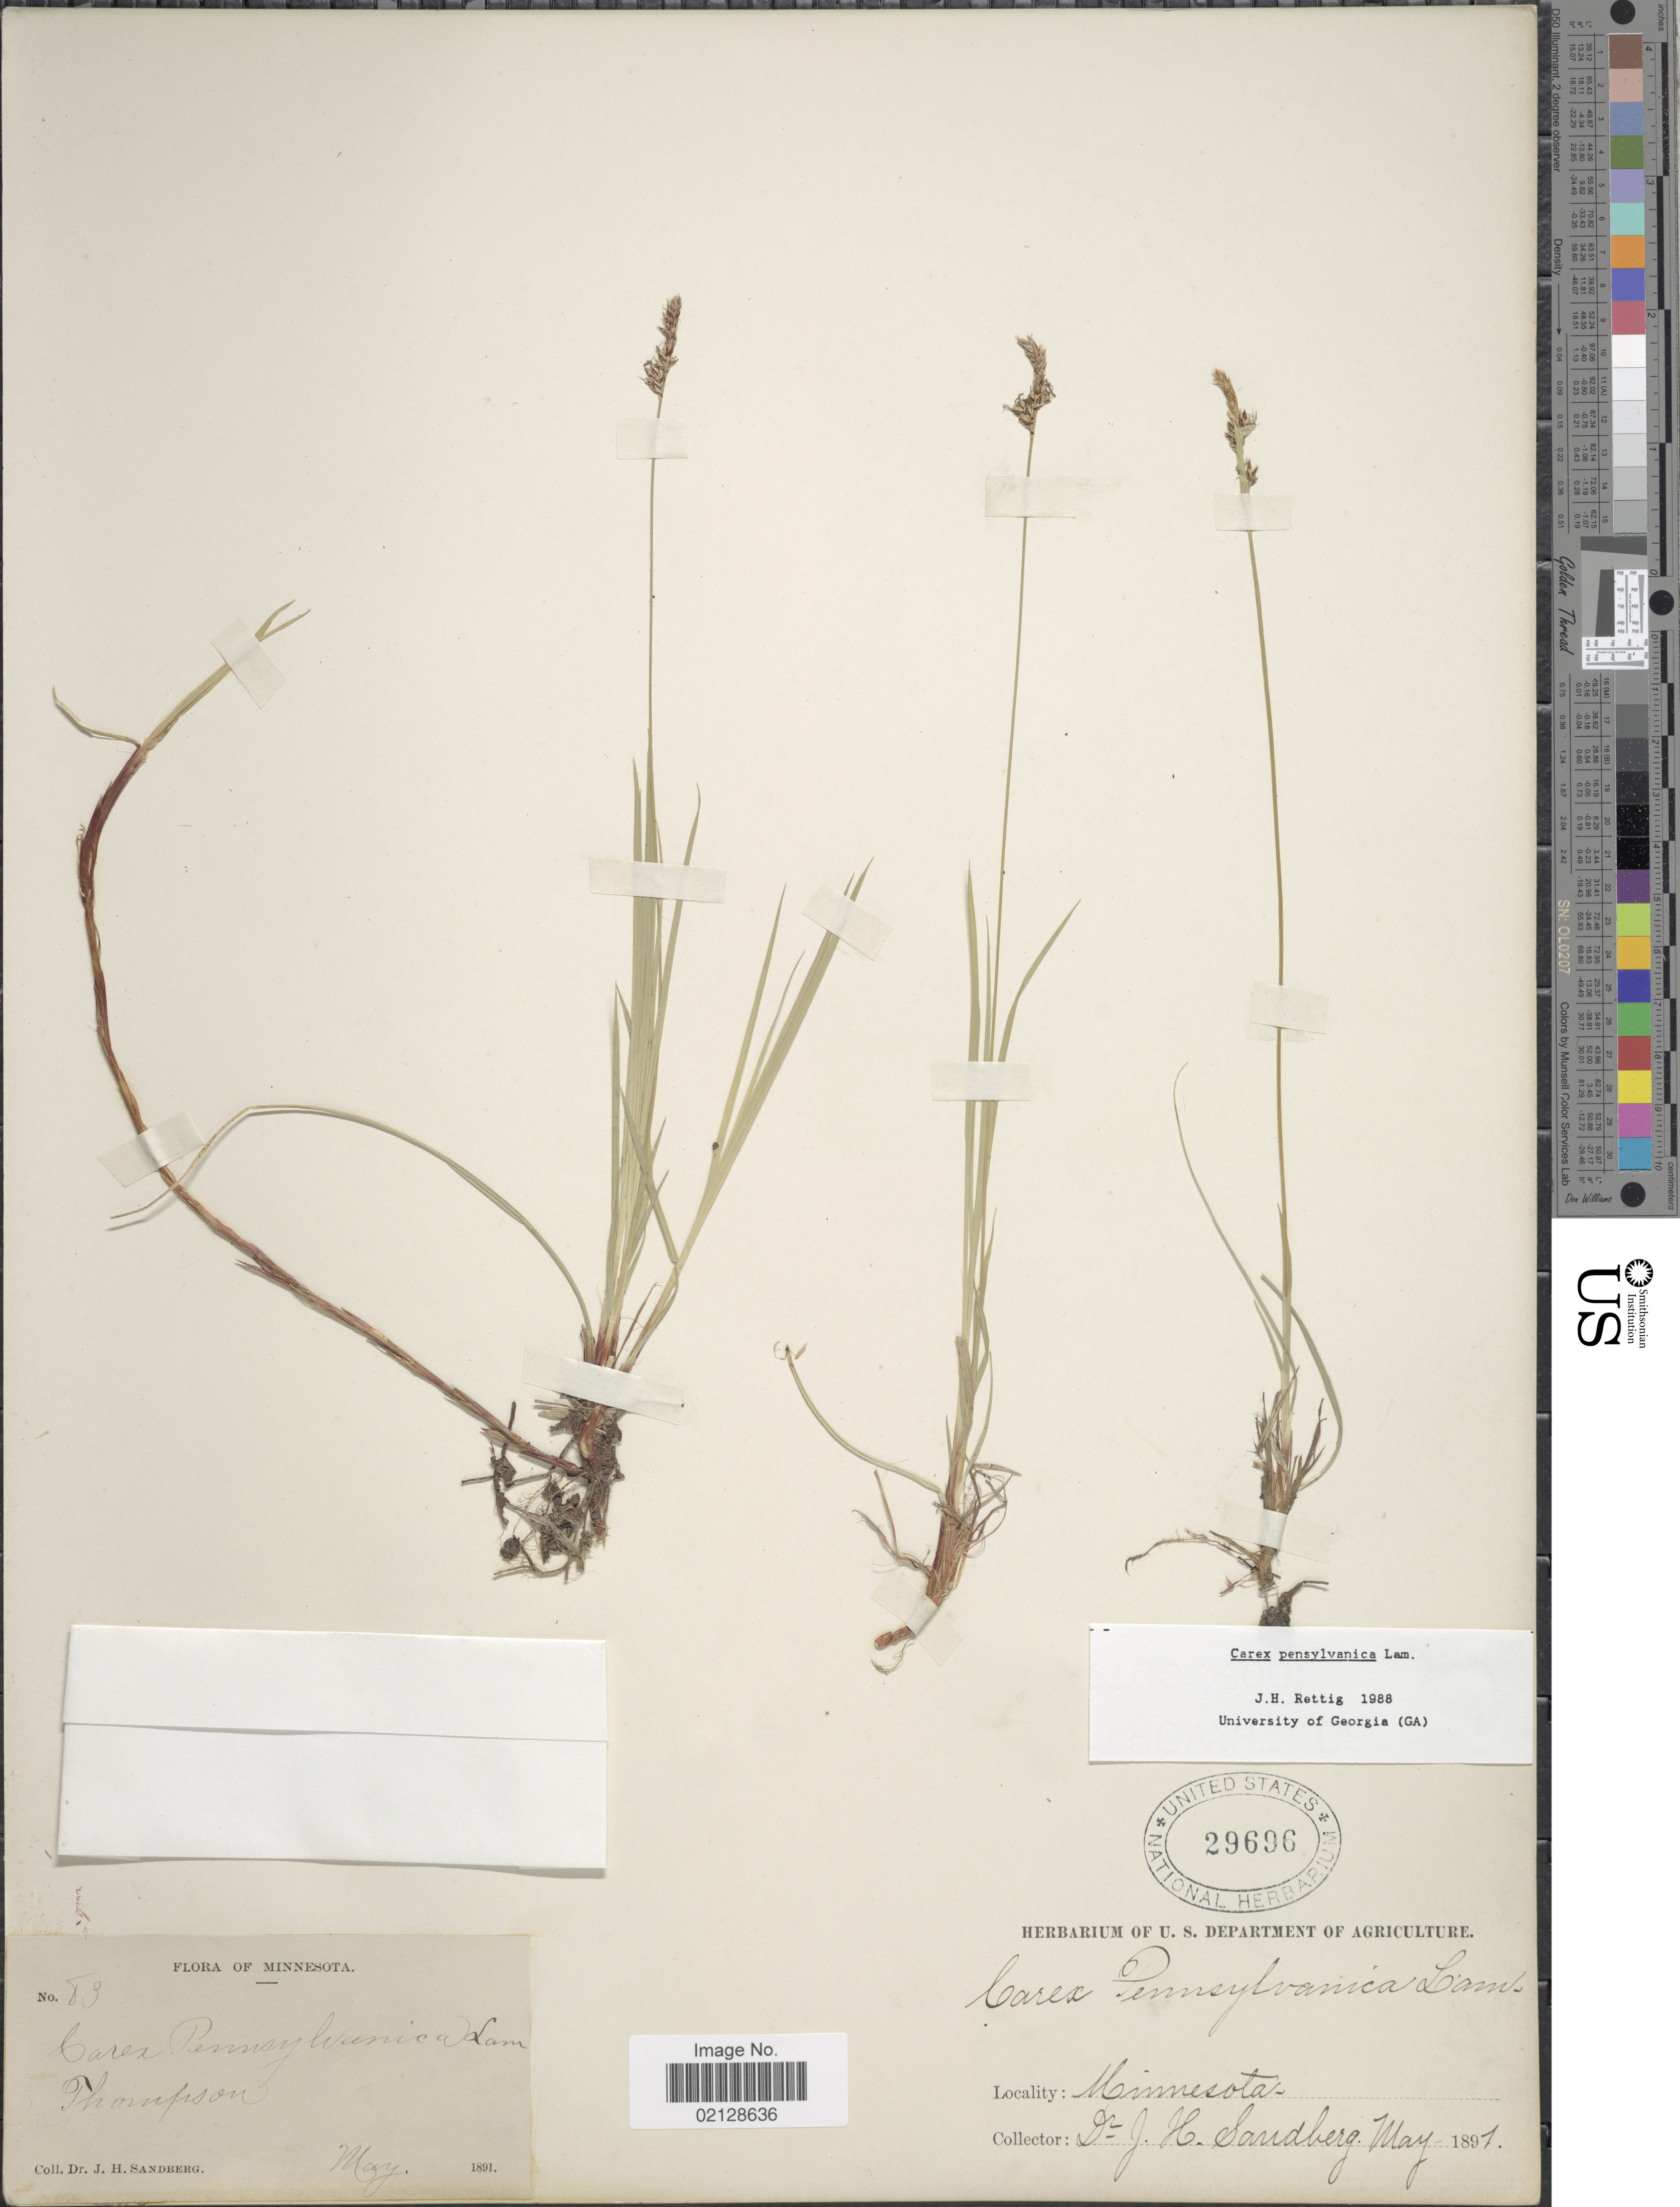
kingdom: Plantae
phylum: Tracheophyta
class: Liliopsida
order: Poales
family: Cyperaceae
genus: Carex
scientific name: Carex pensylvanica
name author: Lam.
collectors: J. H. Sandberg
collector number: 83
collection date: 1891-05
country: United States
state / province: Minnesota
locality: Thompson, Minnesota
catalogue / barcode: US 29696